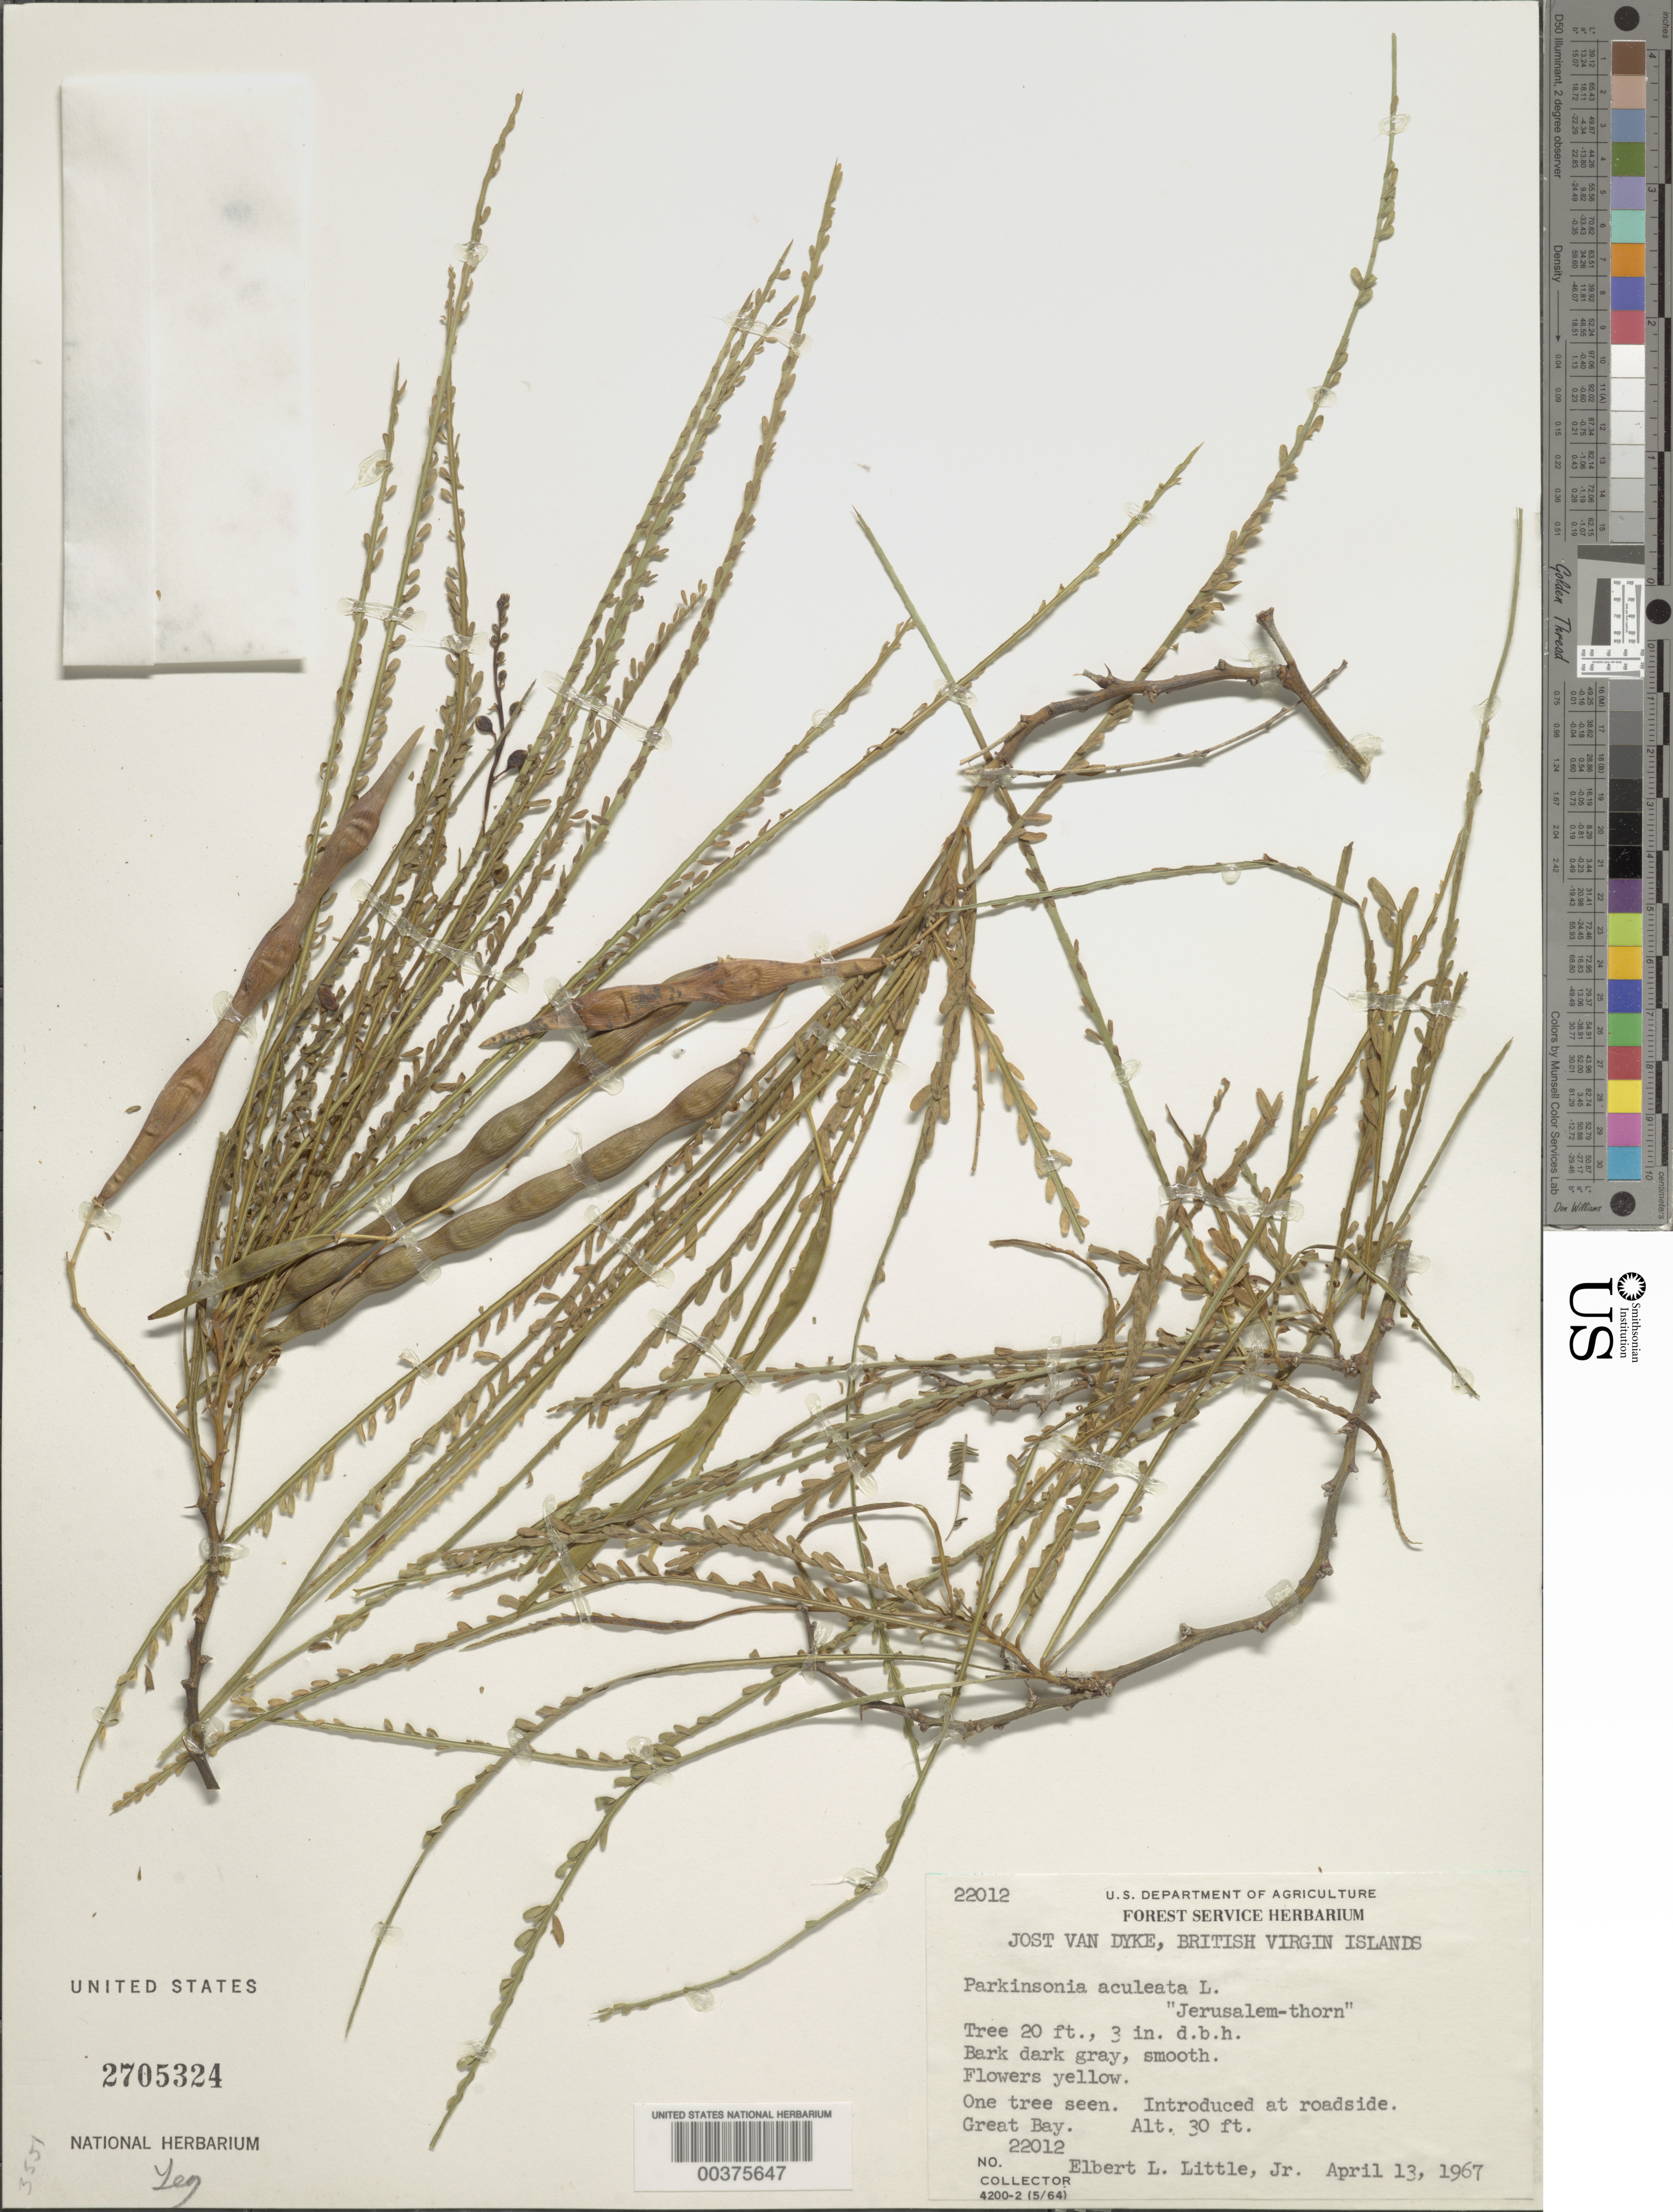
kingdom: Plantae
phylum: Tracheophyta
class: Magnoliopsida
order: Fabales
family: Fabaceae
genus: Parkinsonia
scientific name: Parkinsonia aculeata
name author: L.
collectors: E. L. Little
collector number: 22012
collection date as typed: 13 Apr 1967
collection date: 1967-04-13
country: British Virgin Islands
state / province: Jost Van Dyke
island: Jost Van Dyke Island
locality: Great bay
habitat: Roadside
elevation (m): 30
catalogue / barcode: US 2705324